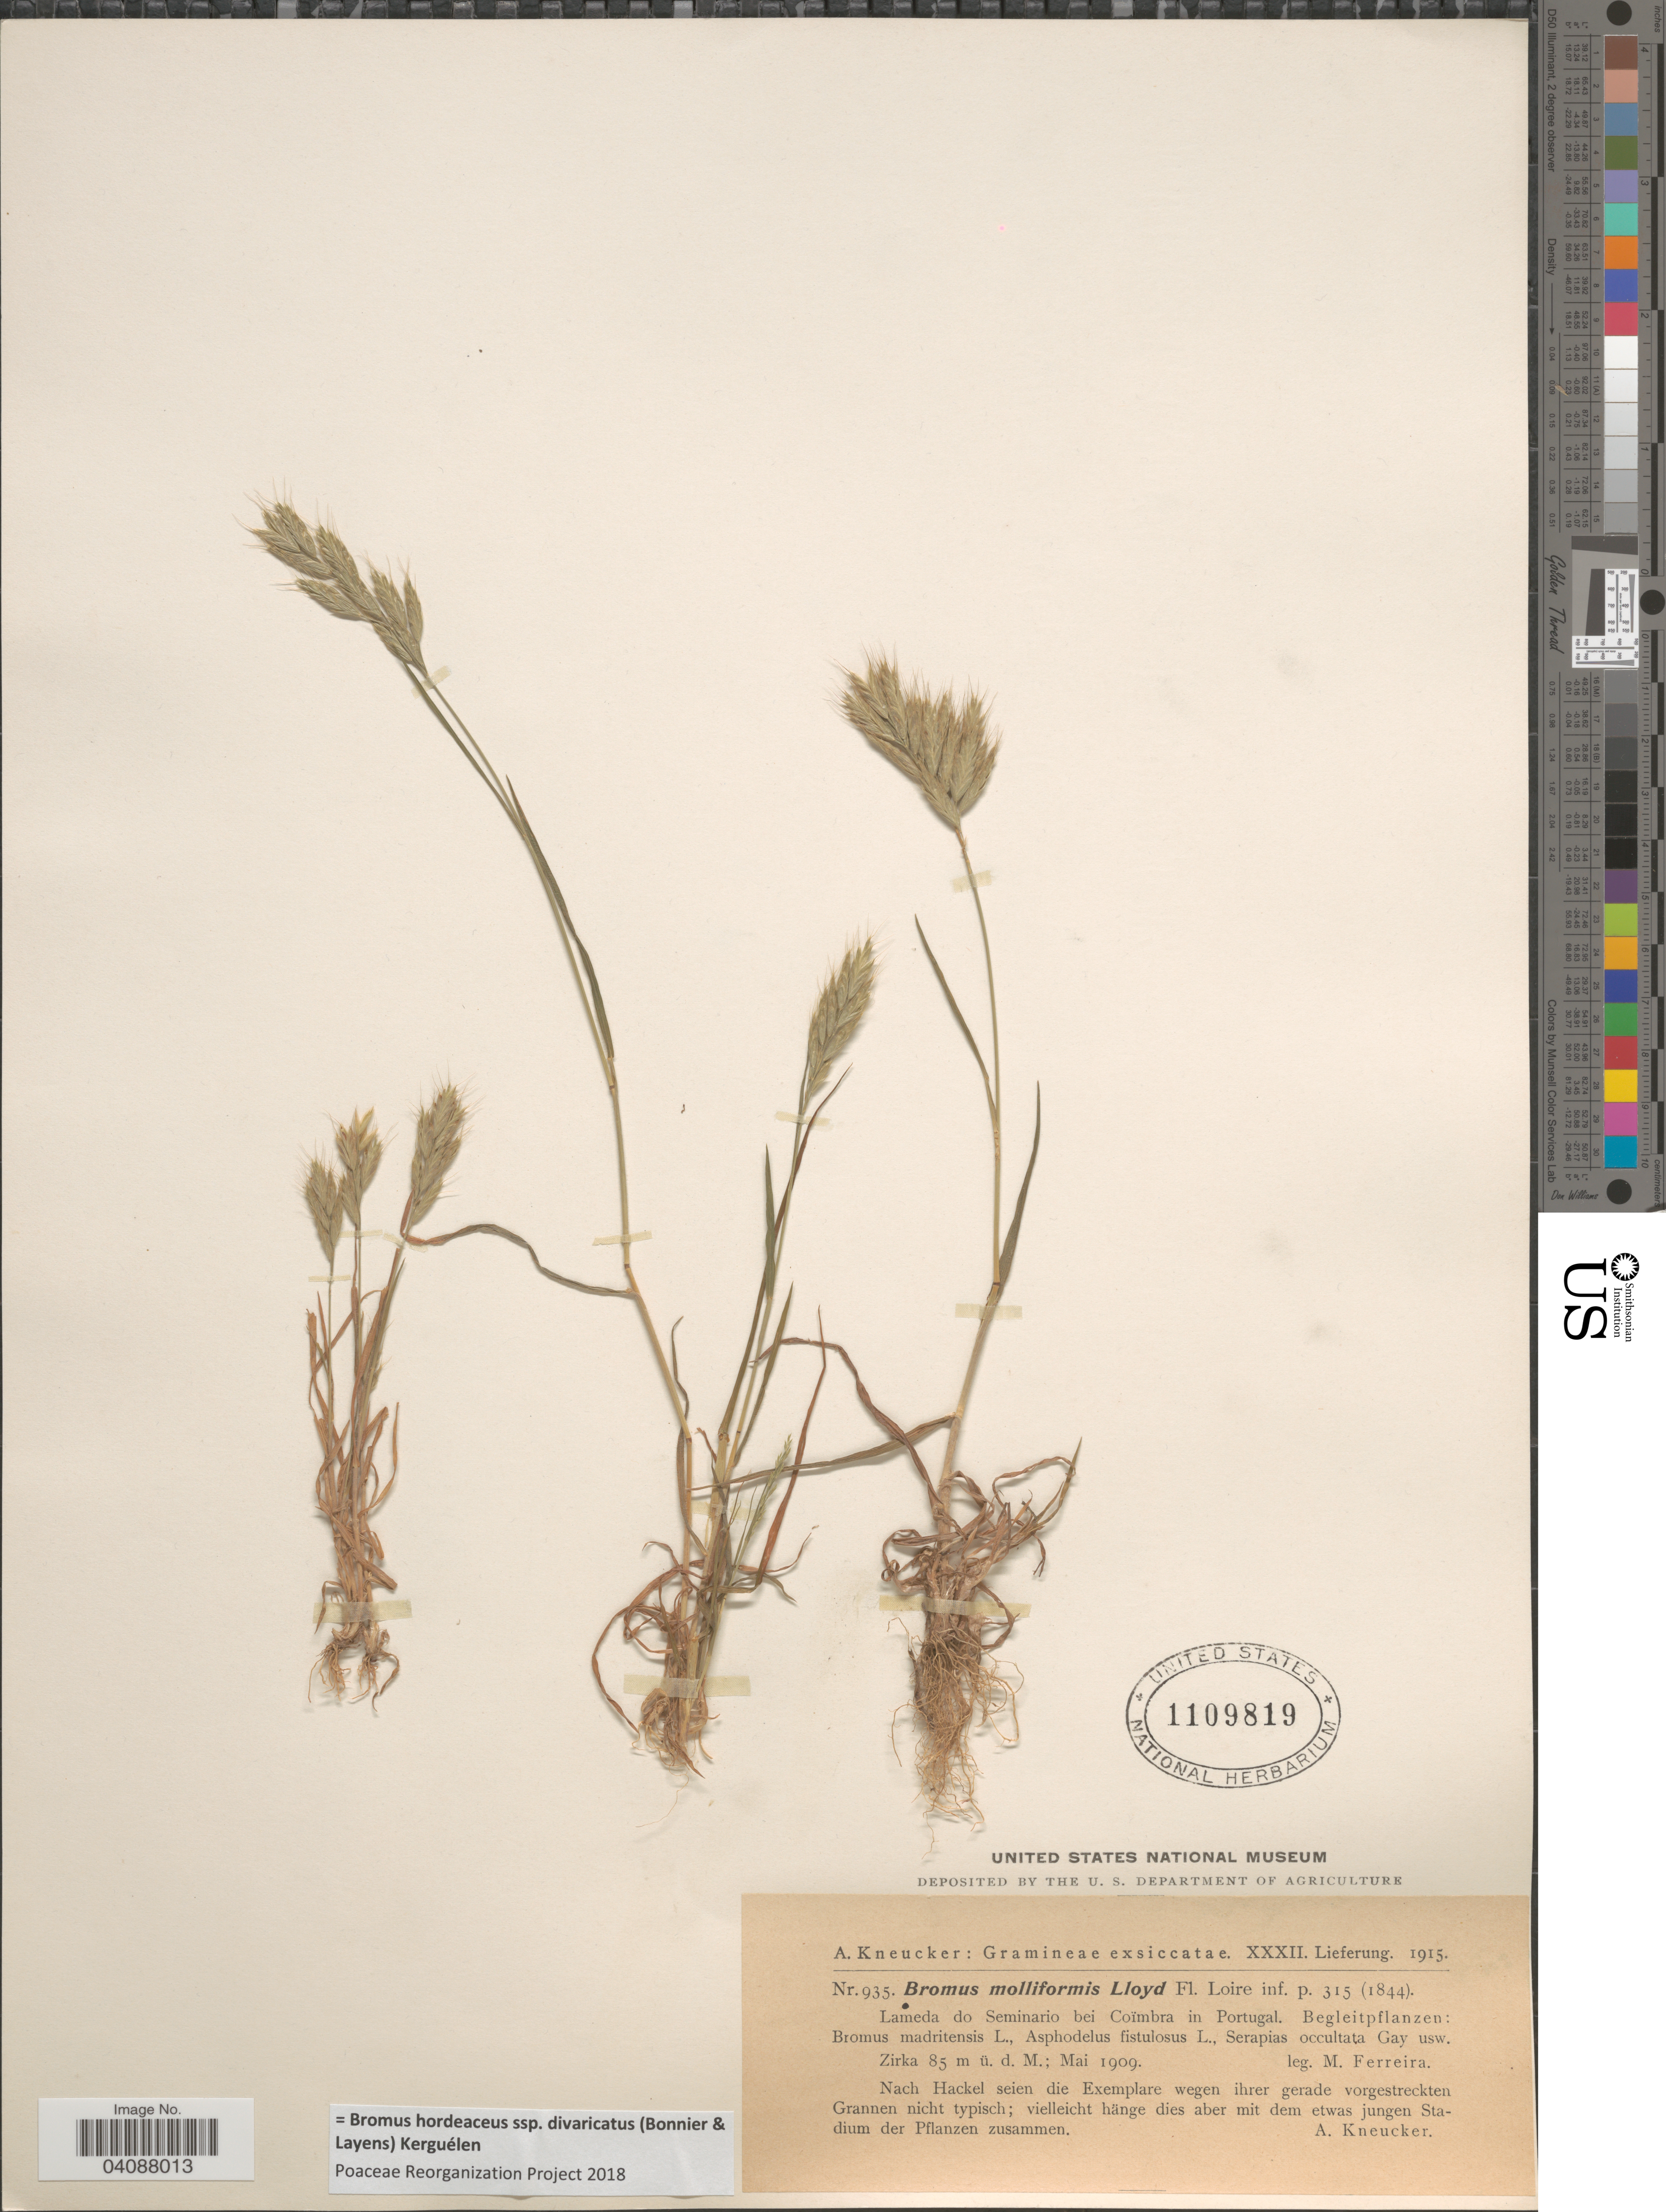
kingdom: Plantae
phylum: Tracheophyta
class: Liliopsida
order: Poales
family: Poaceae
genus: Bromus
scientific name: Bromus hordeaceus subsp. divaricatus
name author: (Bonnier & Layens) Kerguélen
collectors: M. Ferreira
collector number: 935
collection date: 1909-05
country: Portugal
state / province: Coimbra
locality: Lameda do Seminario bei Coïmbra in Portugal.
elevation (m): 85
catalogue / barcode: US 1109819